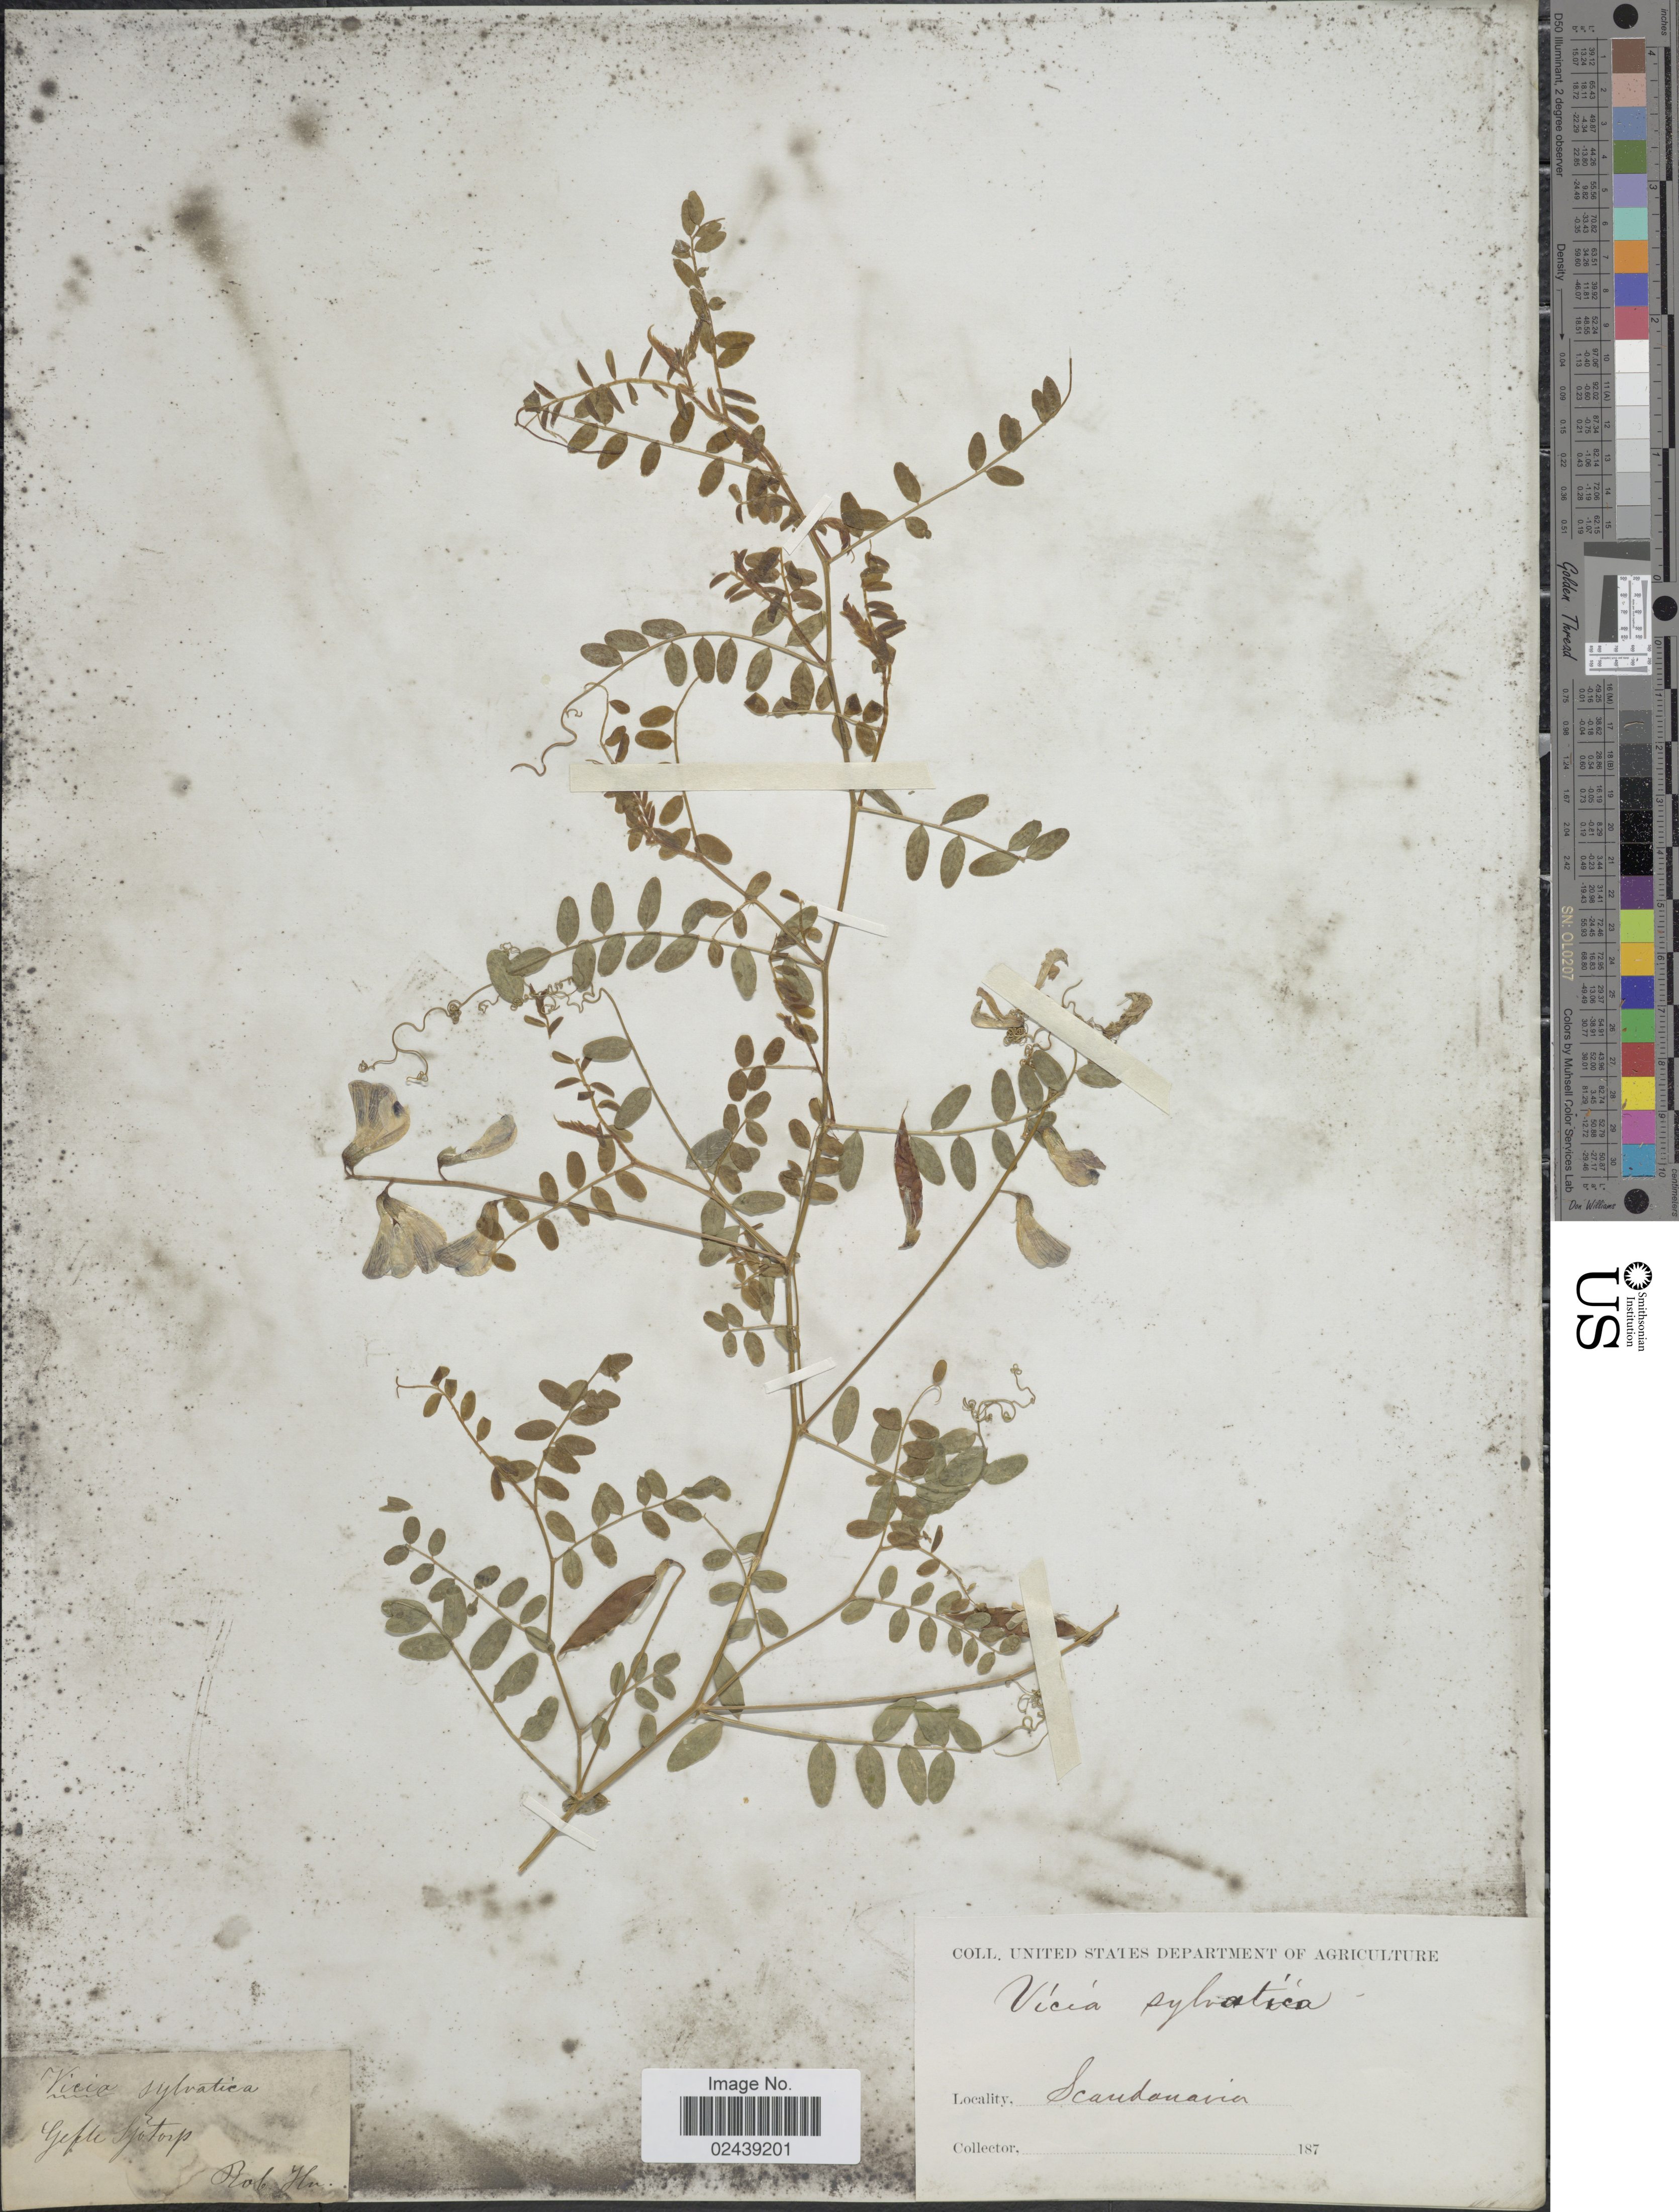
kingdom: Plantae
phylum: Tracheophyta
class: Magnoliopsida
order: Fabales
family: Fabaceae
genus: Vicia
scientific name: Vicia sylvatica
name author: L.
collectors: R. Hn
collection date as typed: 187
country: Sweden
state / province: Västra Götaland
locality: Scandanavia, Gefle Sjotorp.